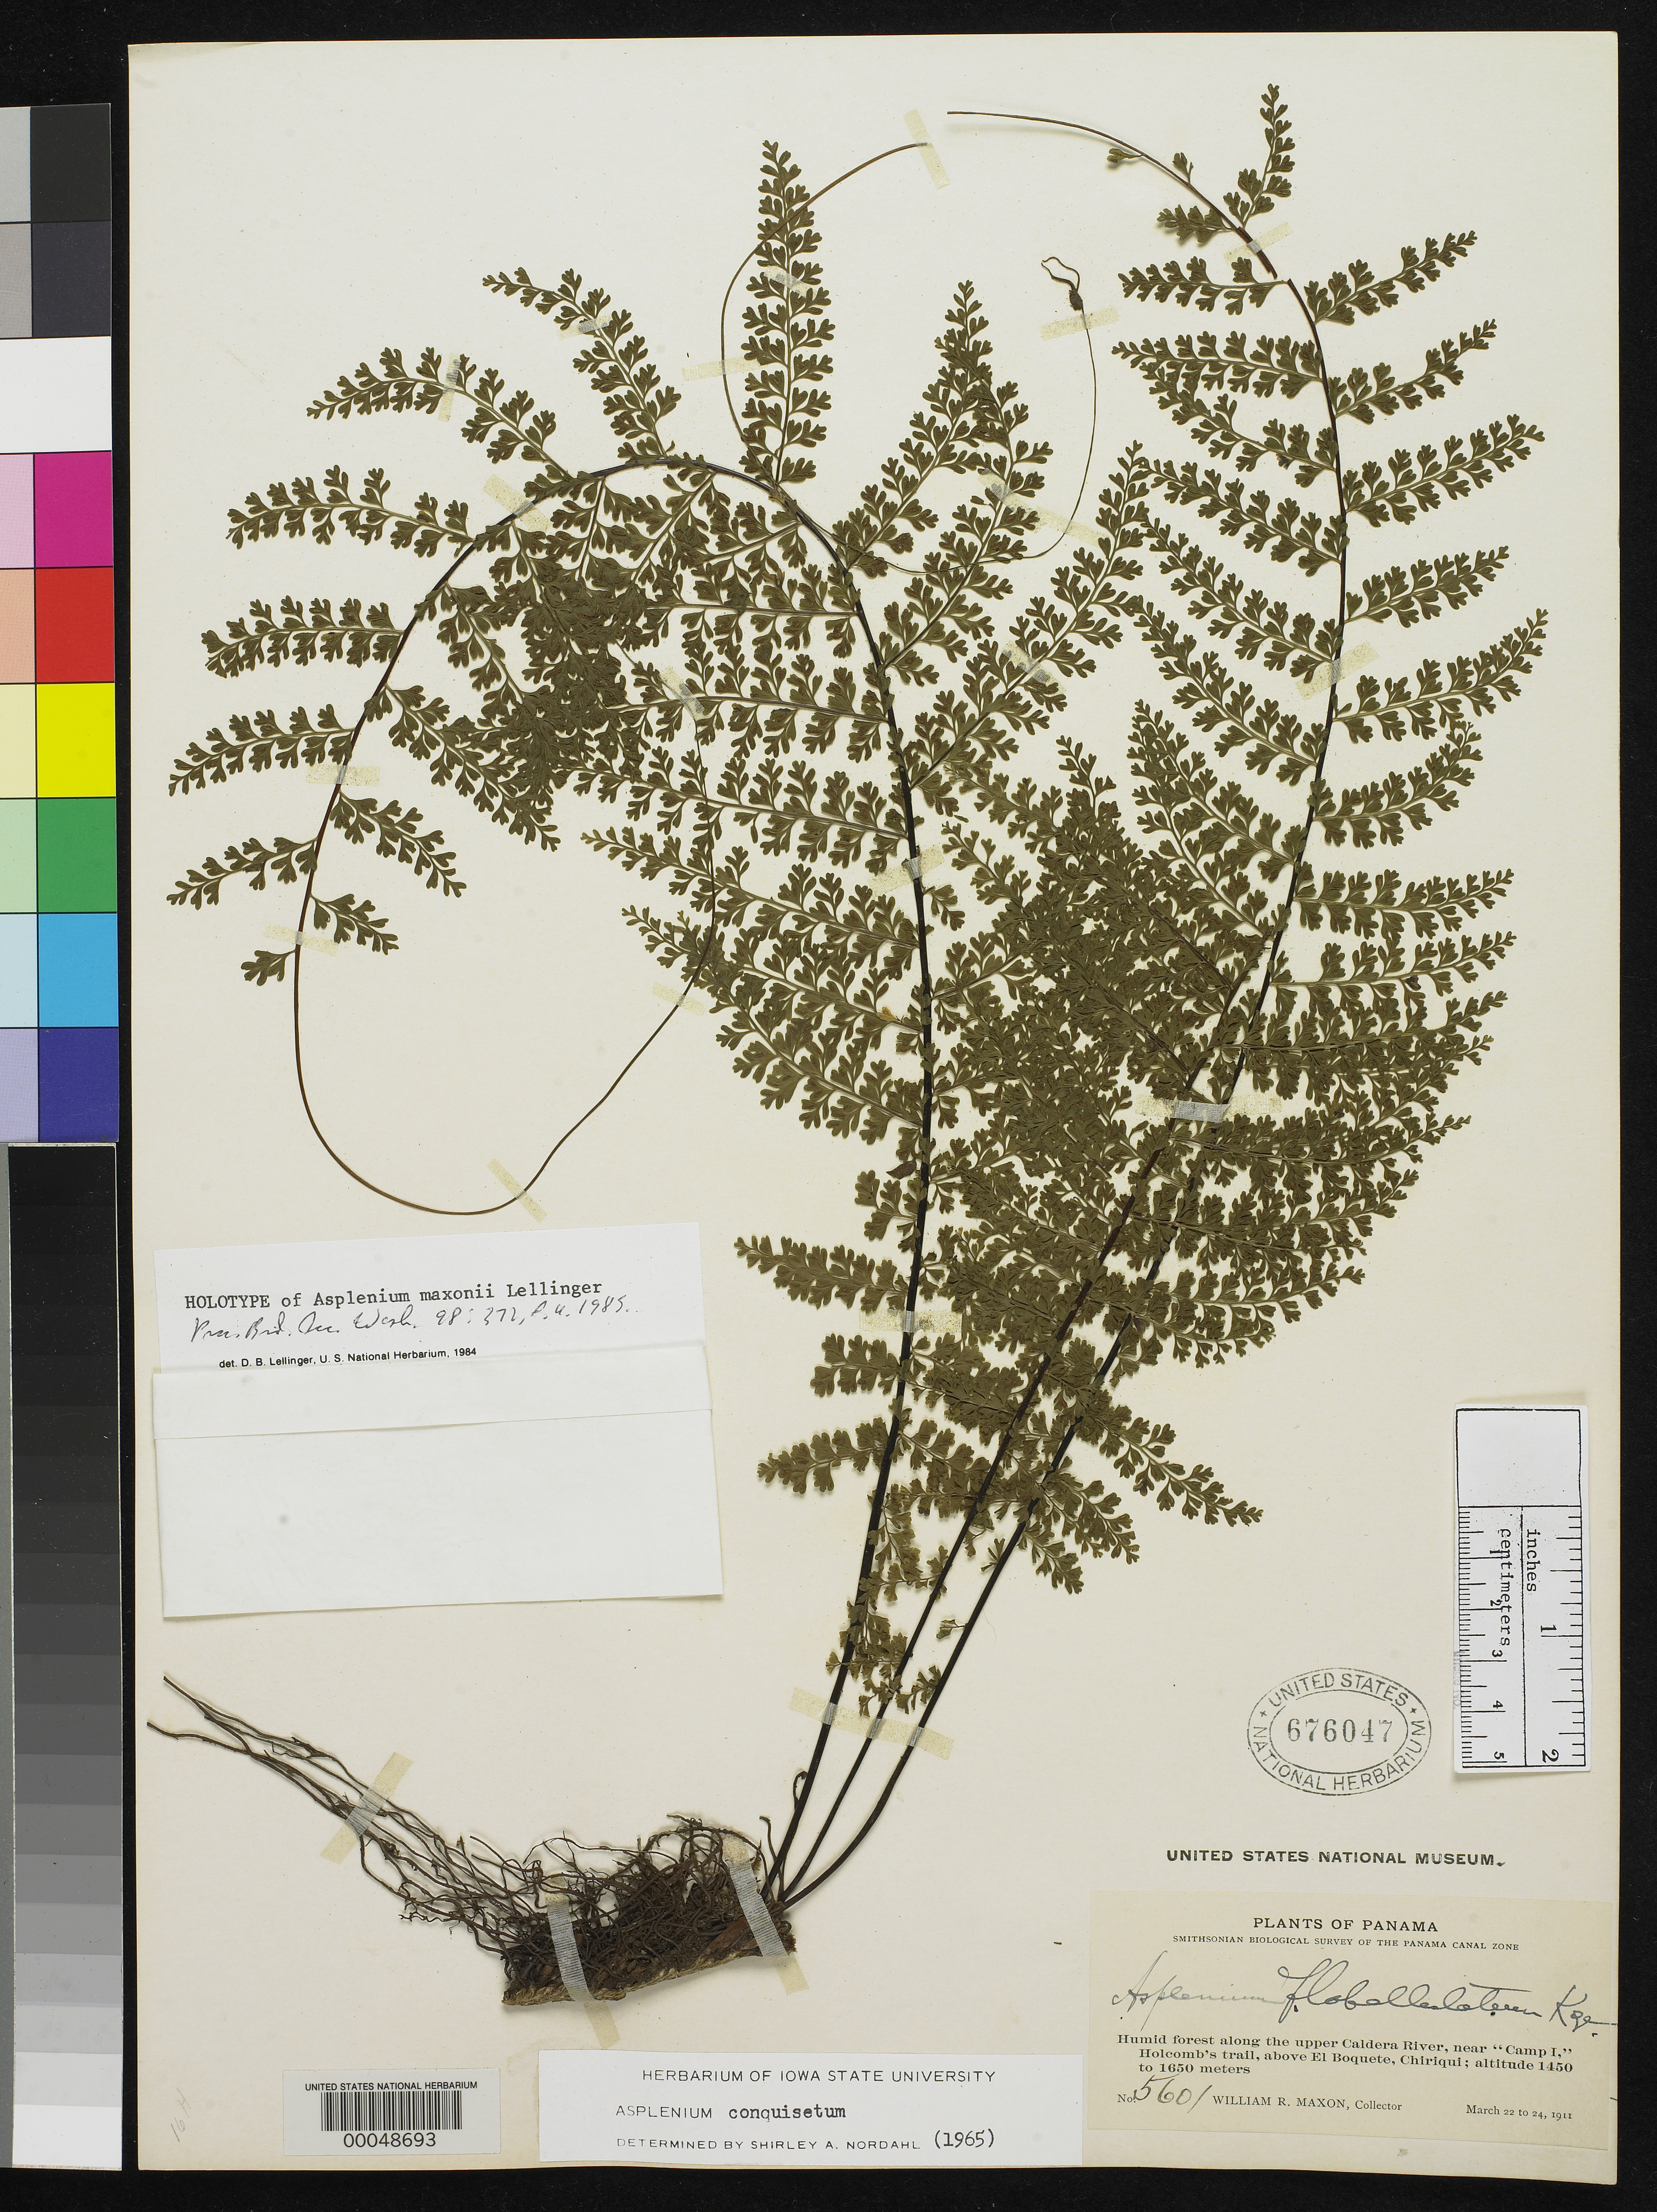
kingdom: Plantae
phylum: Tracheophyta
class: Polypodiopsida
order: Polypodiales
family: Aspleniaceae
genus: Asplenium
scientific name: Asplenium maxonii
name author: Lellinger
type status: Holotype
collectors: W. R. Maxon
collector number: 5601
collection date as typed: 22 Mar 1911 to 24 Mar 1911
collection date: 1911-03-22/1911-03-24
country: Panama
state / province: Chiriquí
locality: Upper Caldera River, near Camp 1, Holcomb's Trail, above El Boquete.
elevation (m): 1450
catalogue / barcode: US 676047